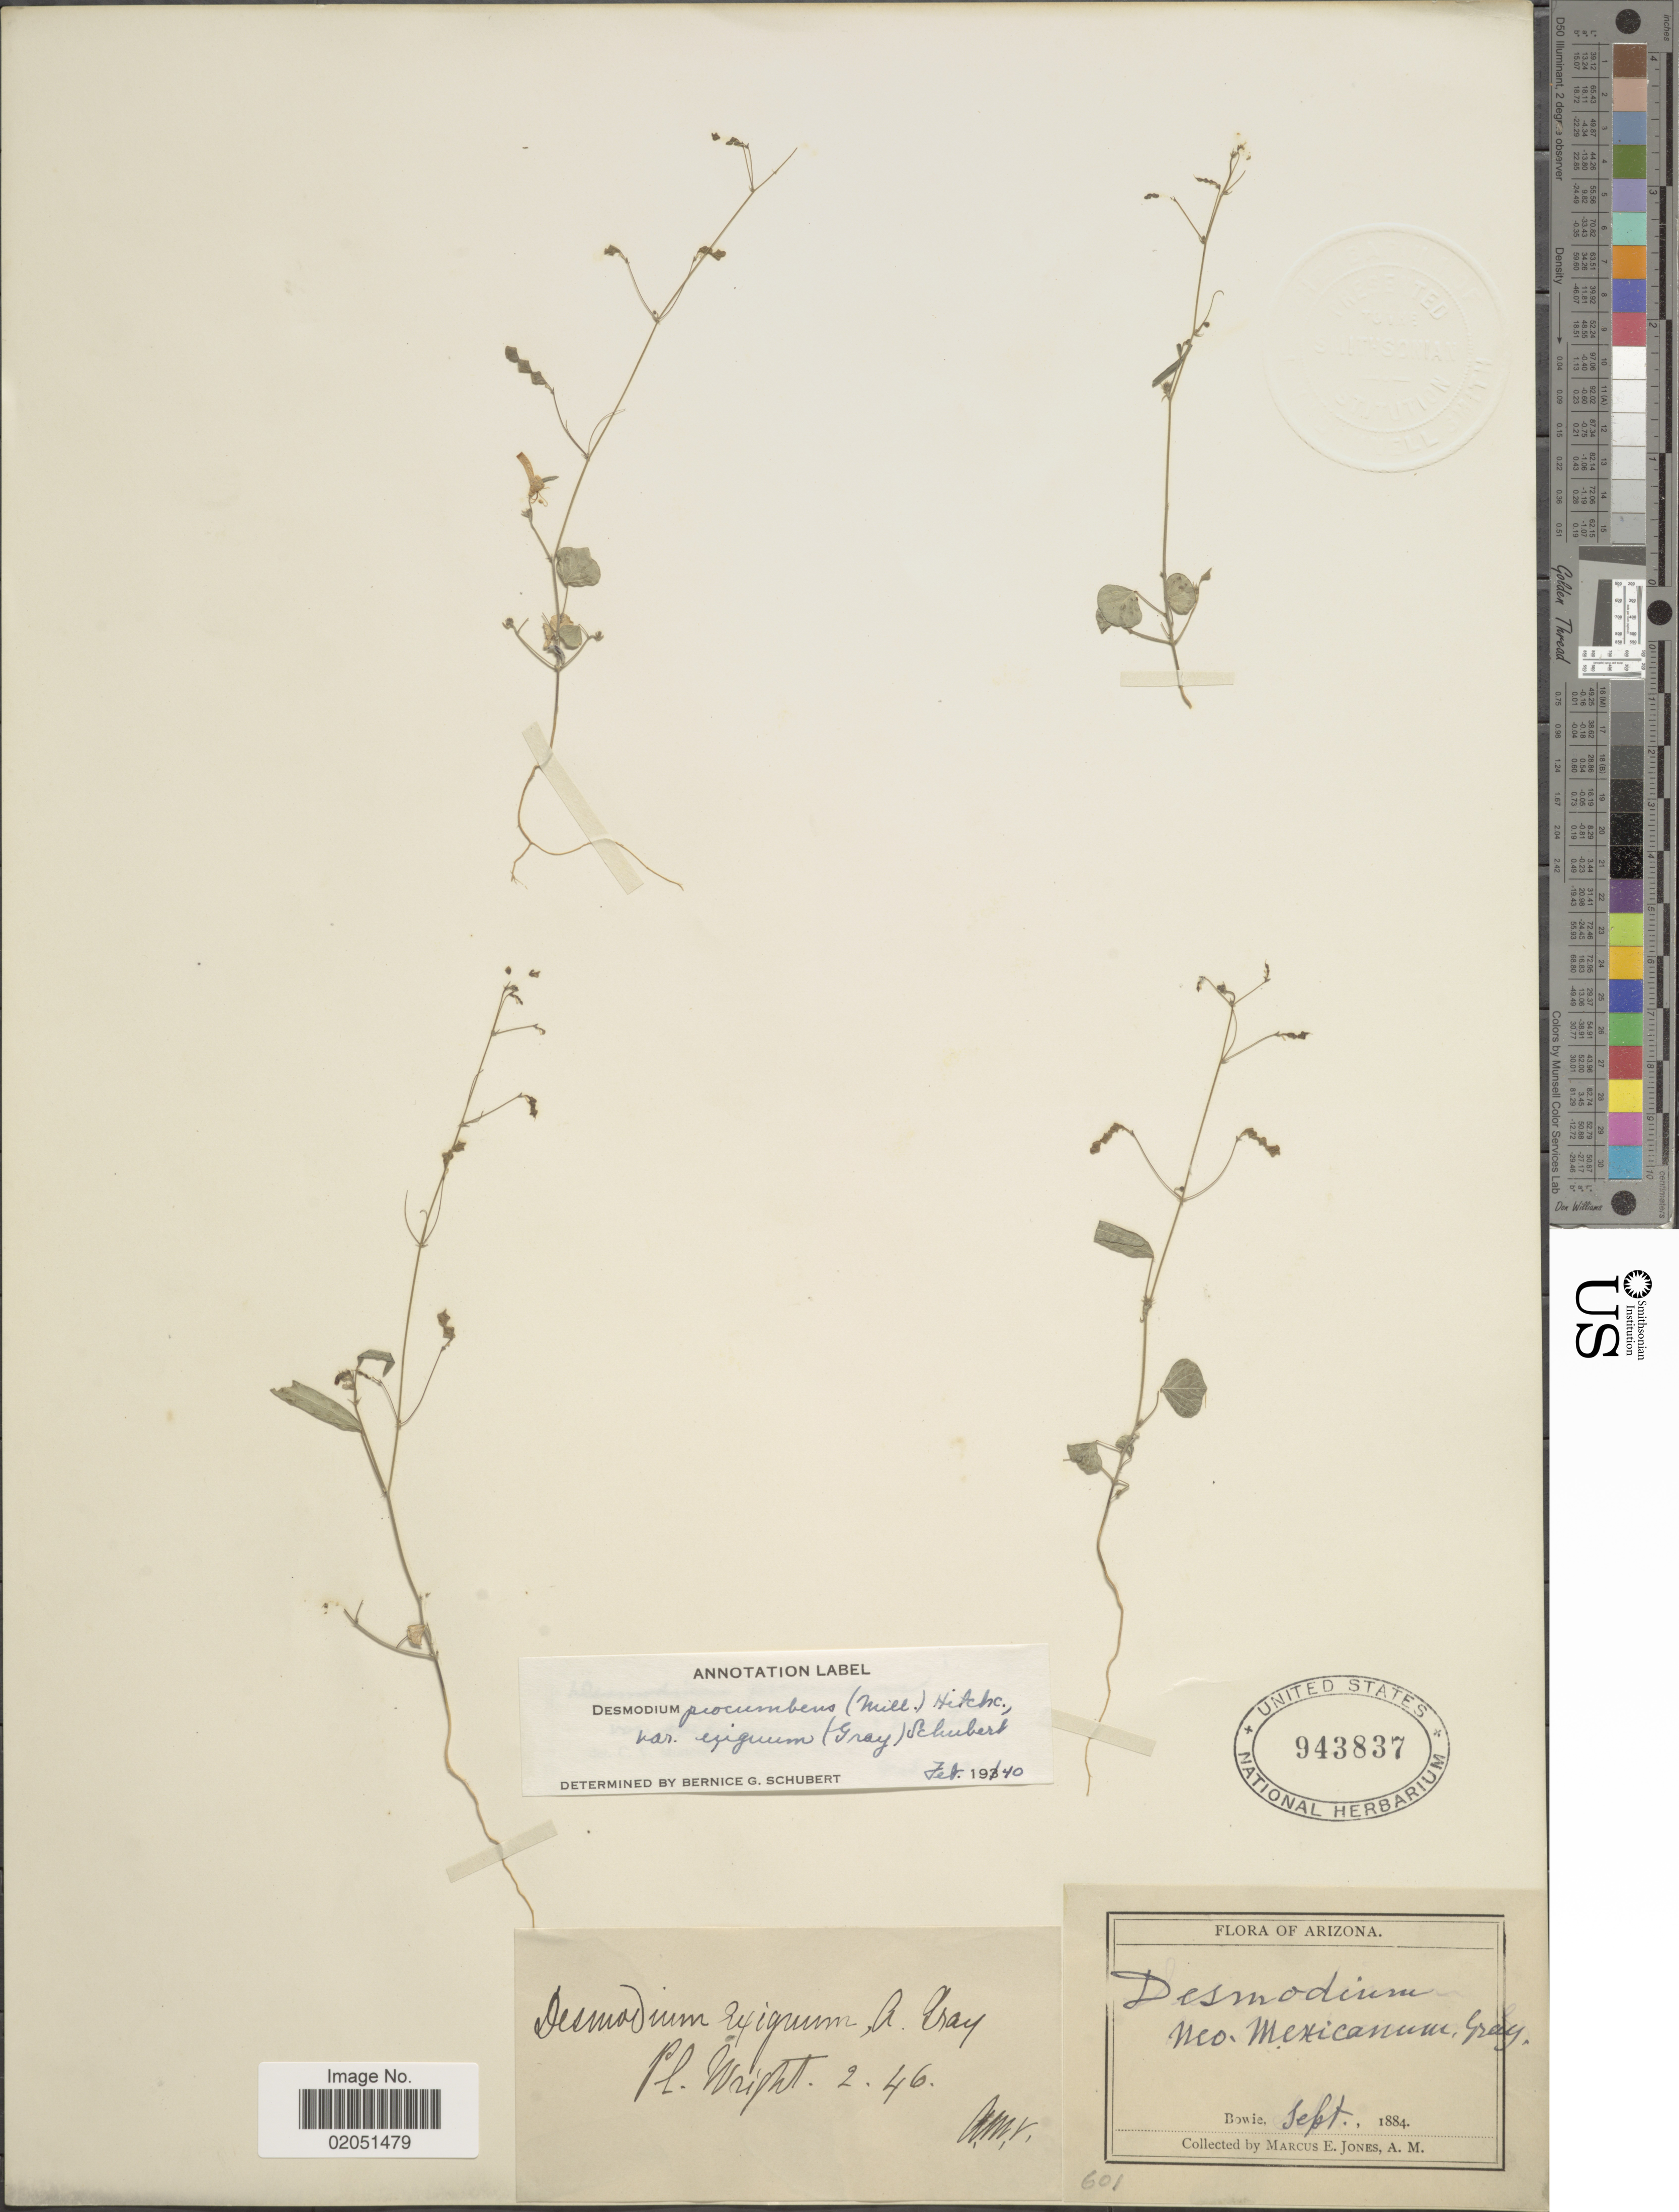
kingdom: Plantae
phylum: Tracheophyta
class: Magnoliopsida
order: Fabales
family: Fabaceae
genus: Desmodium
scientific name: Desmodium procumbens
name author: (Mill.) Hitchc.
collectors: M. E. Jones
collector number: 601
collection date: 1884-09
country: United States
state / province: Arizona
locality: Bowie.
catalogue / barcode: US 943837